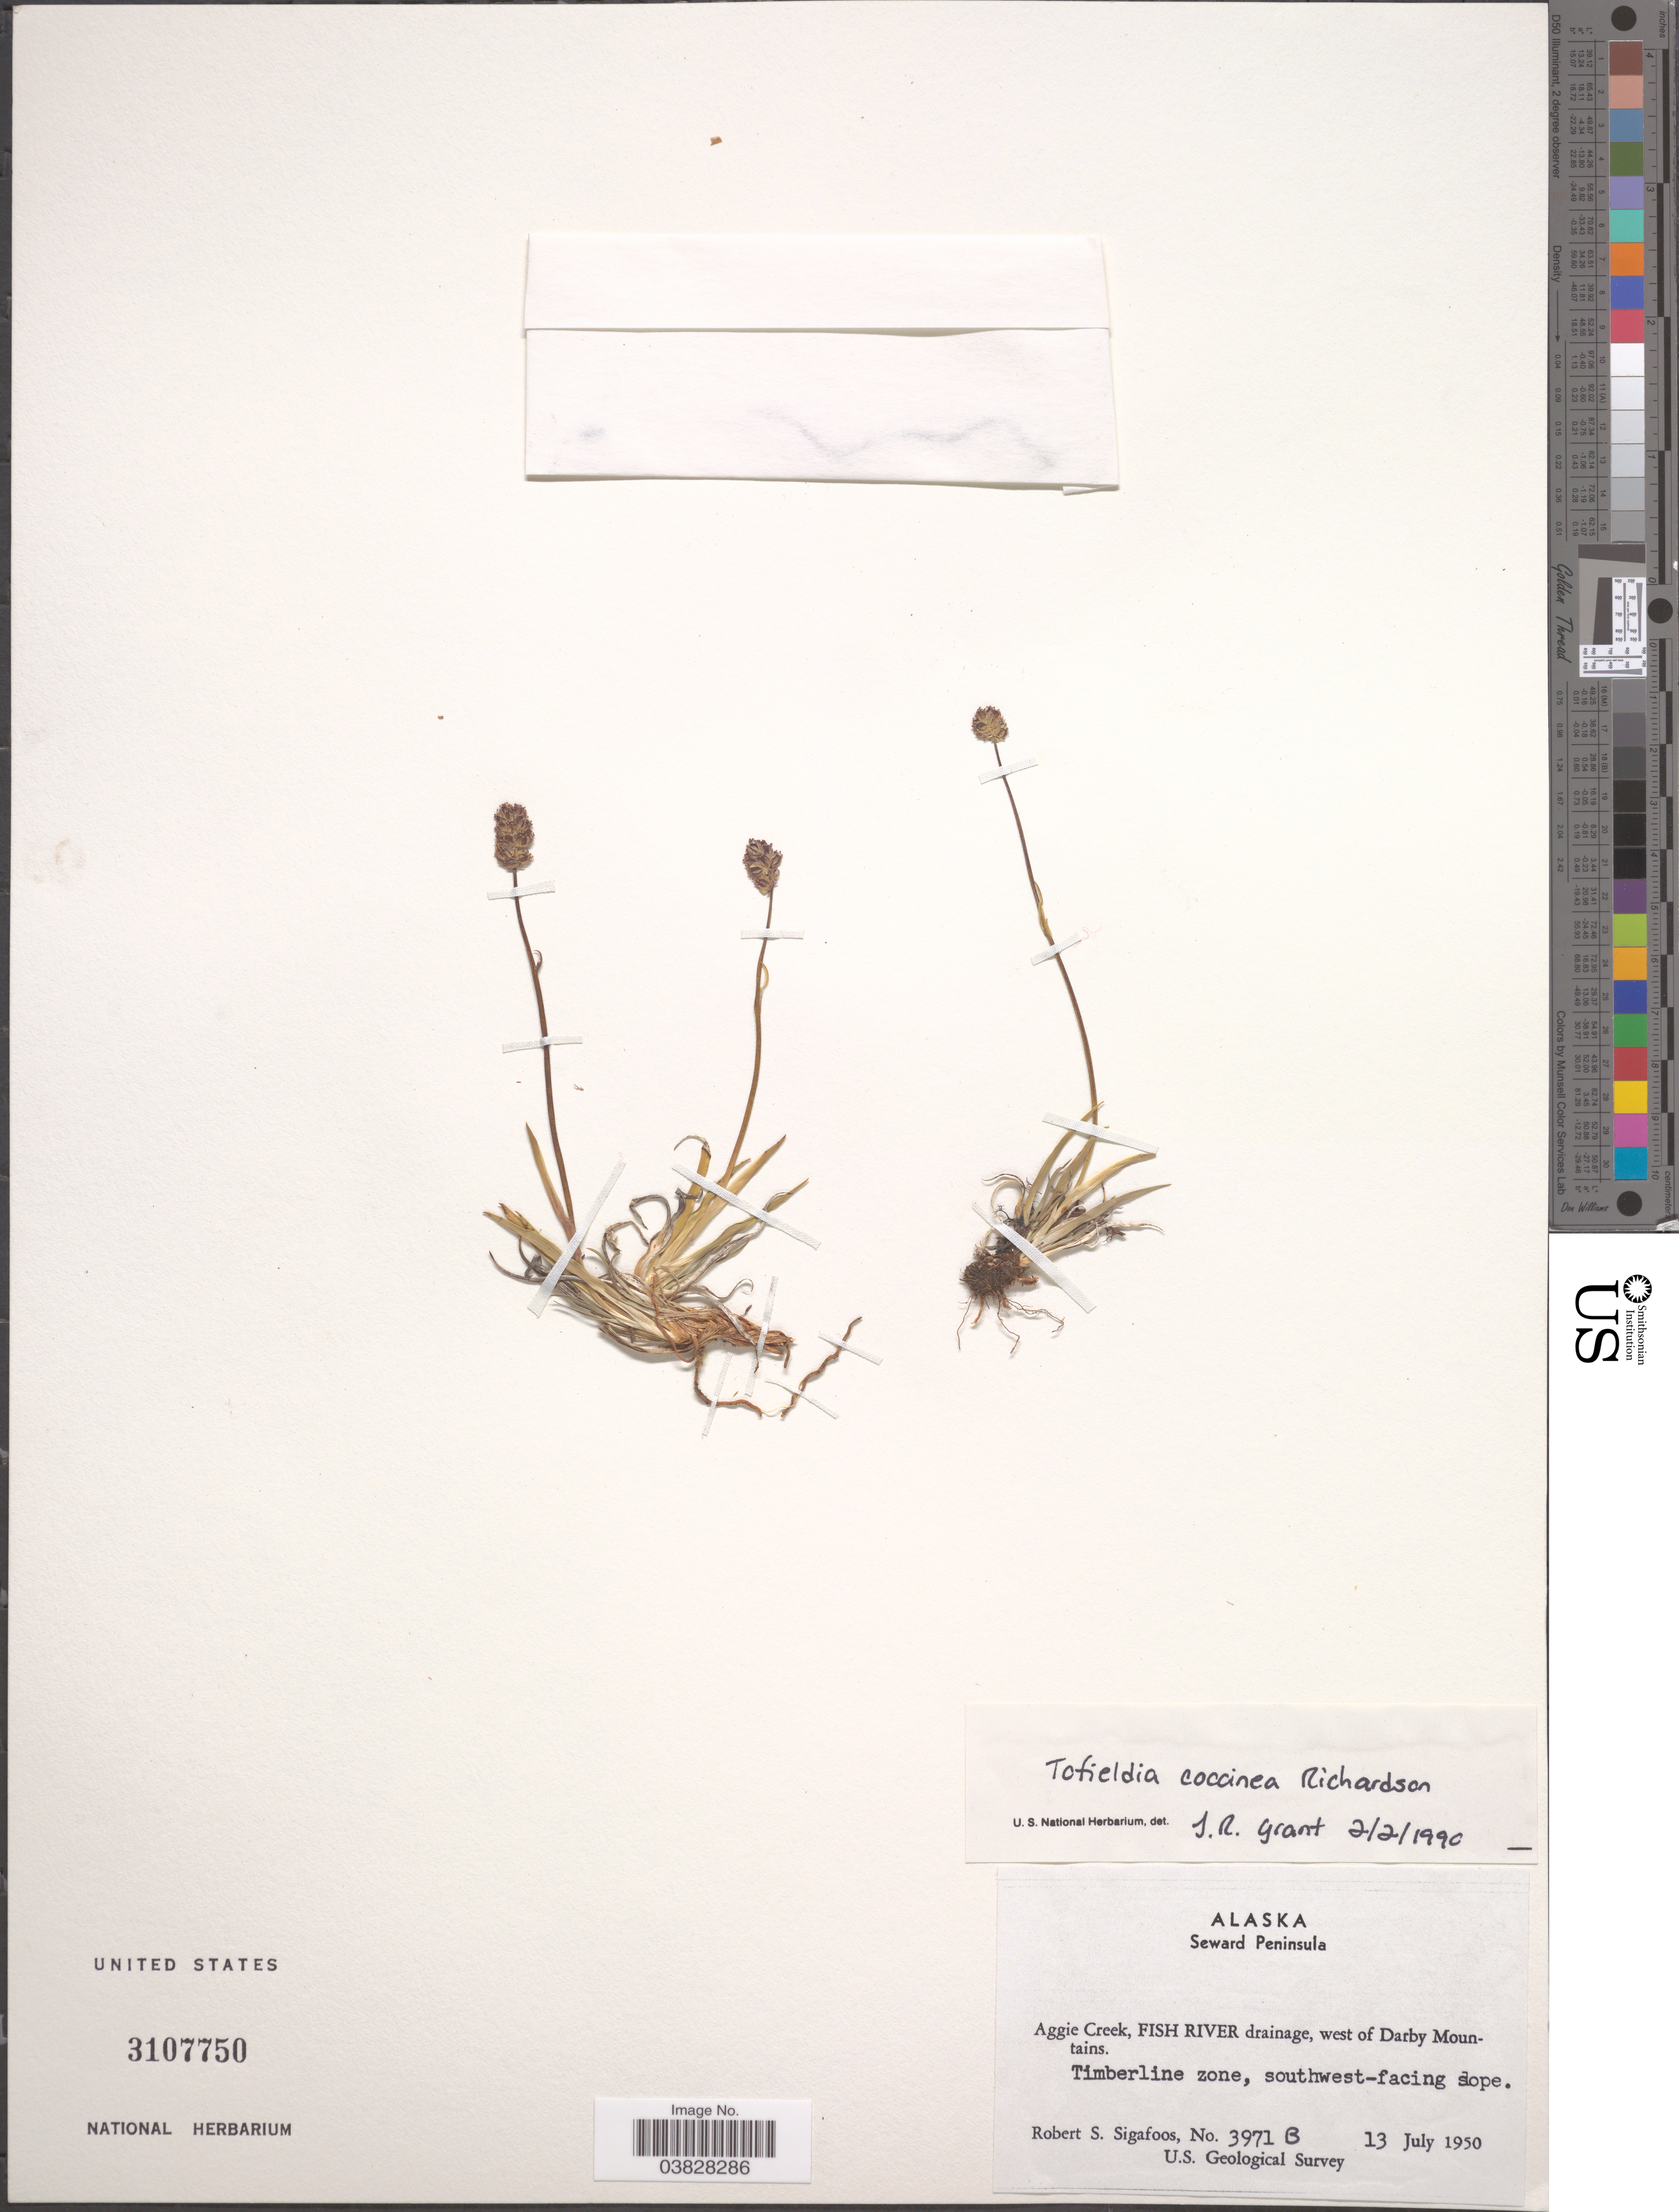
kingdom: Plantae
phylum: Tracheophyta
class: Liliopsida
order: Alismatales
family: Tofieldiaceae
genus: Tofieldia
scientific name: Tofieldia coccinea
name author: Richardson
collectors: R. Sigafoos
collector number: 3971 B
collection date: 1950-07-13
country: United States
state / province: Alaska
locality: Seward Peninsula. Aggie Creek, Fish River drainage, west of Darby Mountains. Timberline zone, southwest-facing slope.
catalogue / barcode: US 3107750